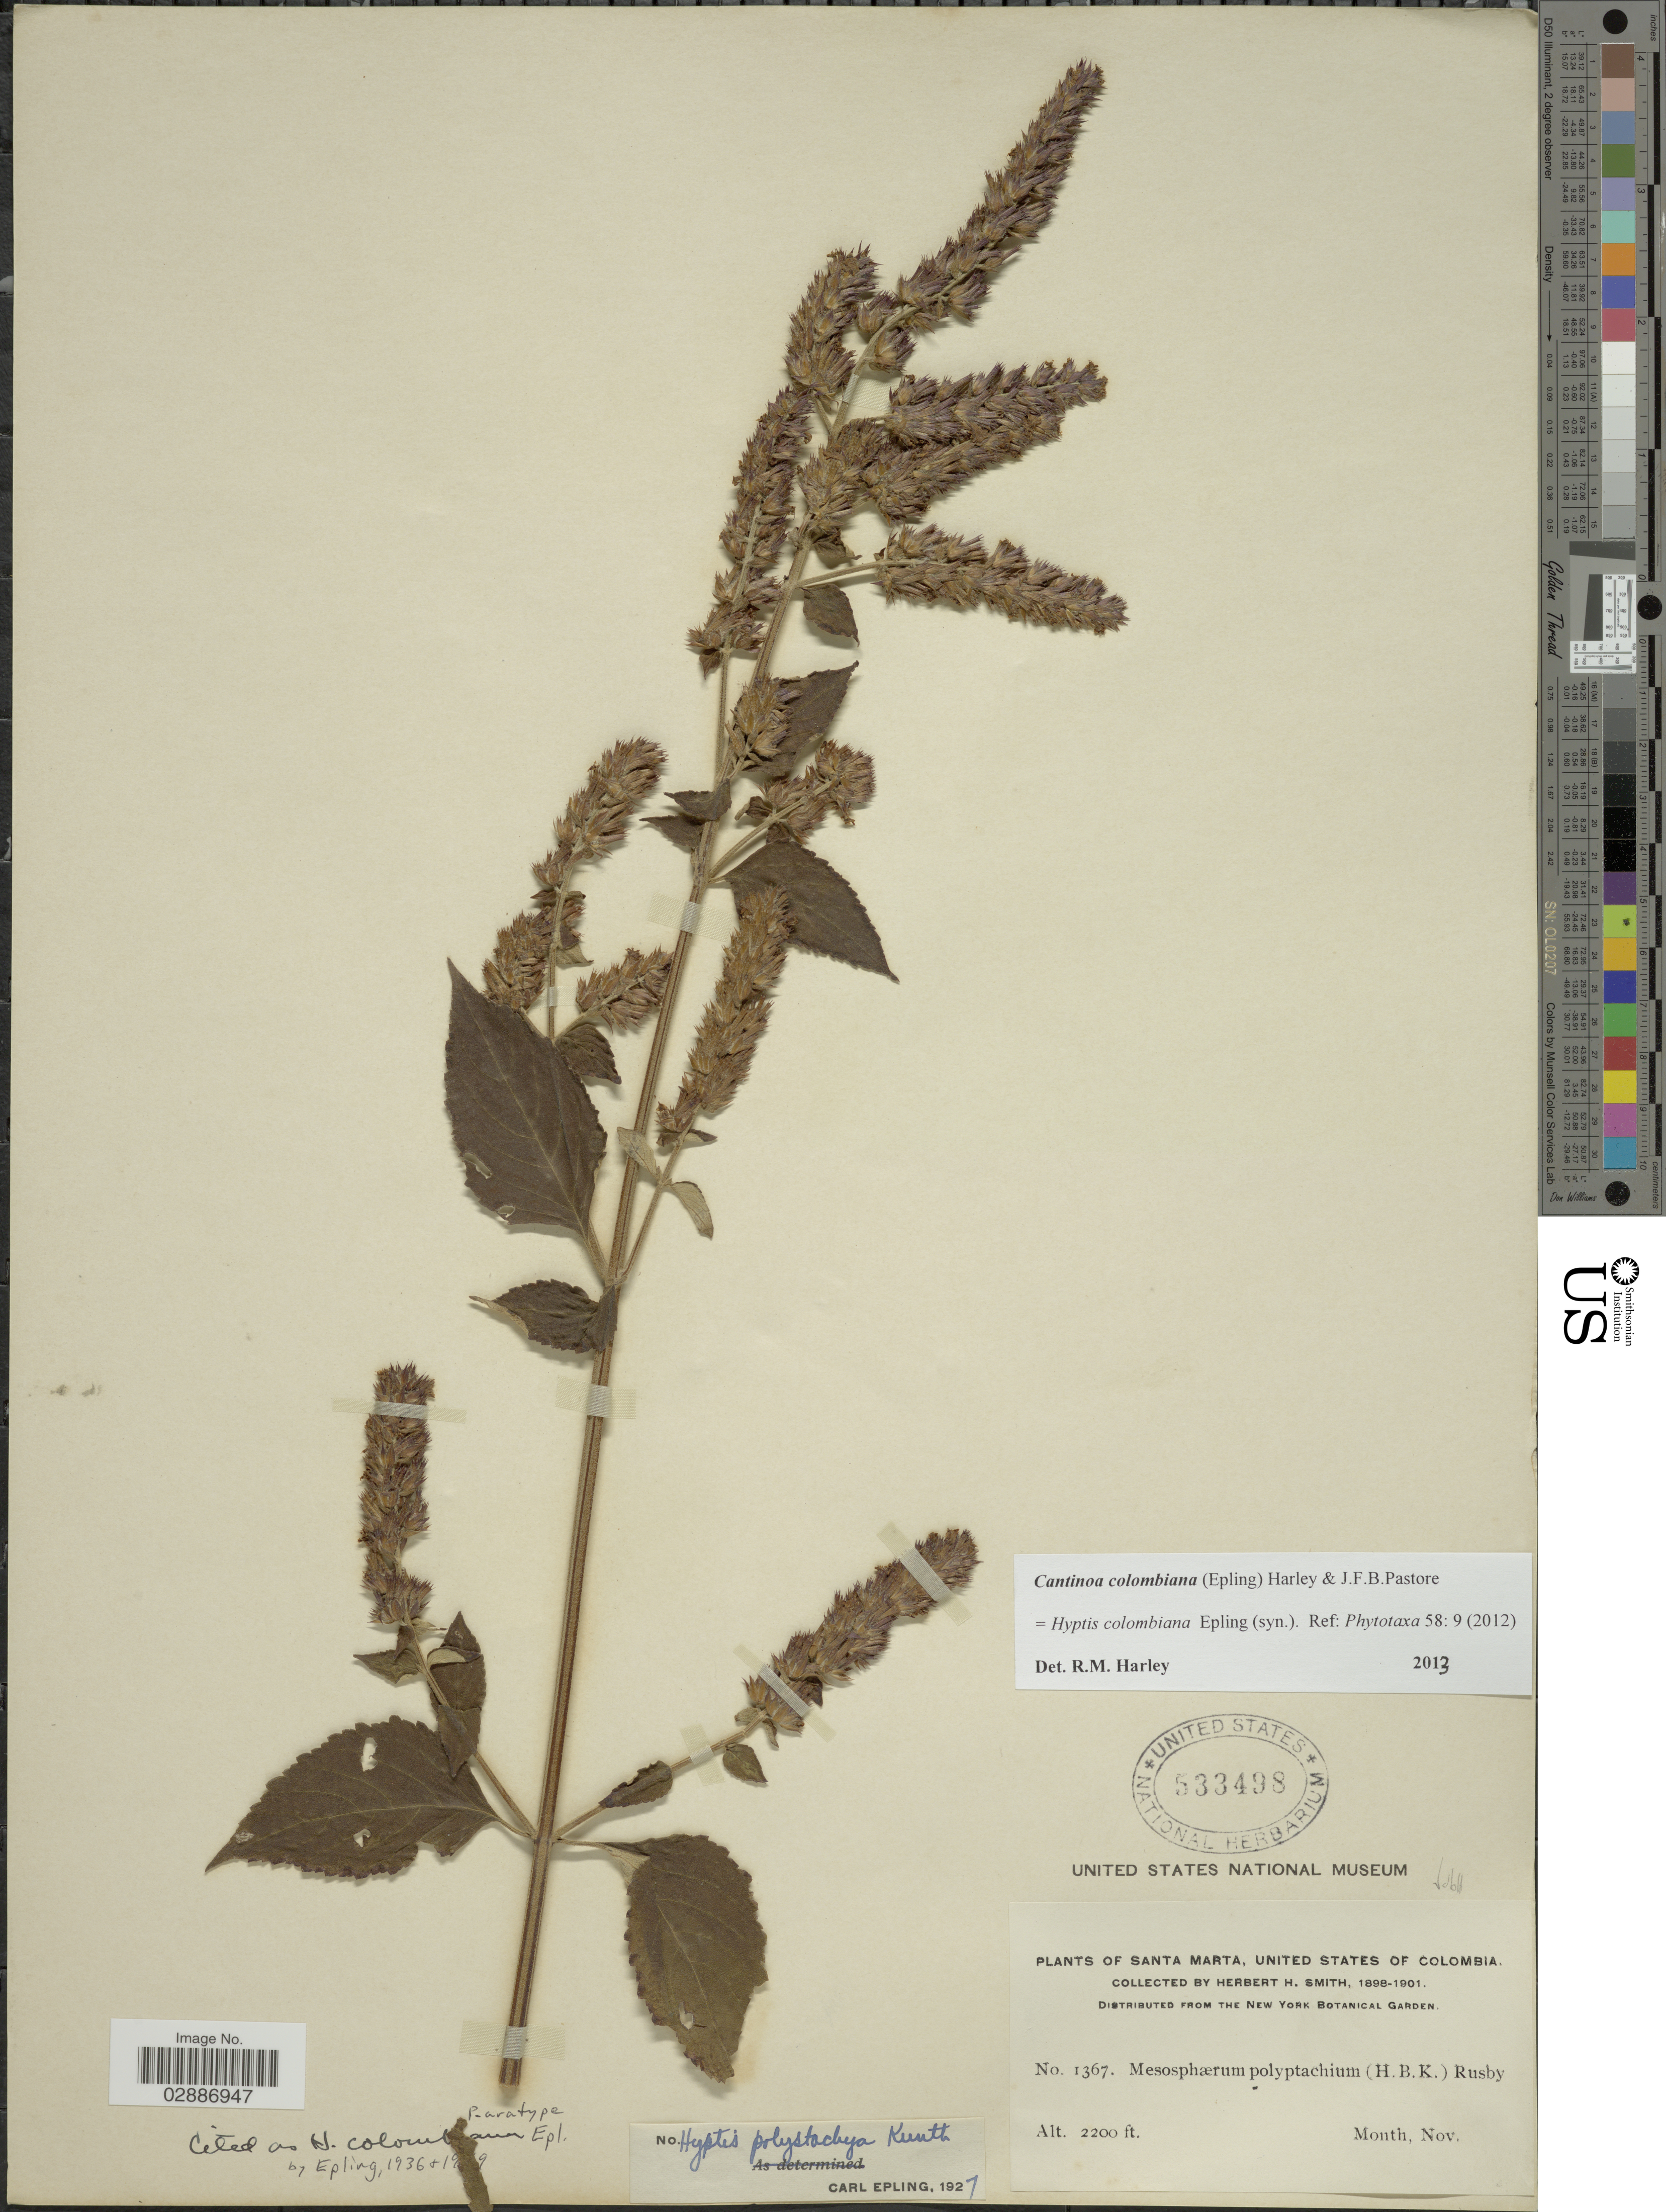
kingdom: Plantae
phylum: Tracheophyta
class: Magnoliopsida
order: Lamiales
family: Lamiaceae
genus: Cantinoa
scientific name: Cantinoa colombiana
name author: (Epling) Harley & J.F.B. Pastore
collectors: Herbert H. Smith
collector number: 1367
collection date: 1898-11/1901-11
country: Colombia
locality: Santa Marta, United States of Colombia.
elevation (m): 671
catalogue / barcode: US 533498